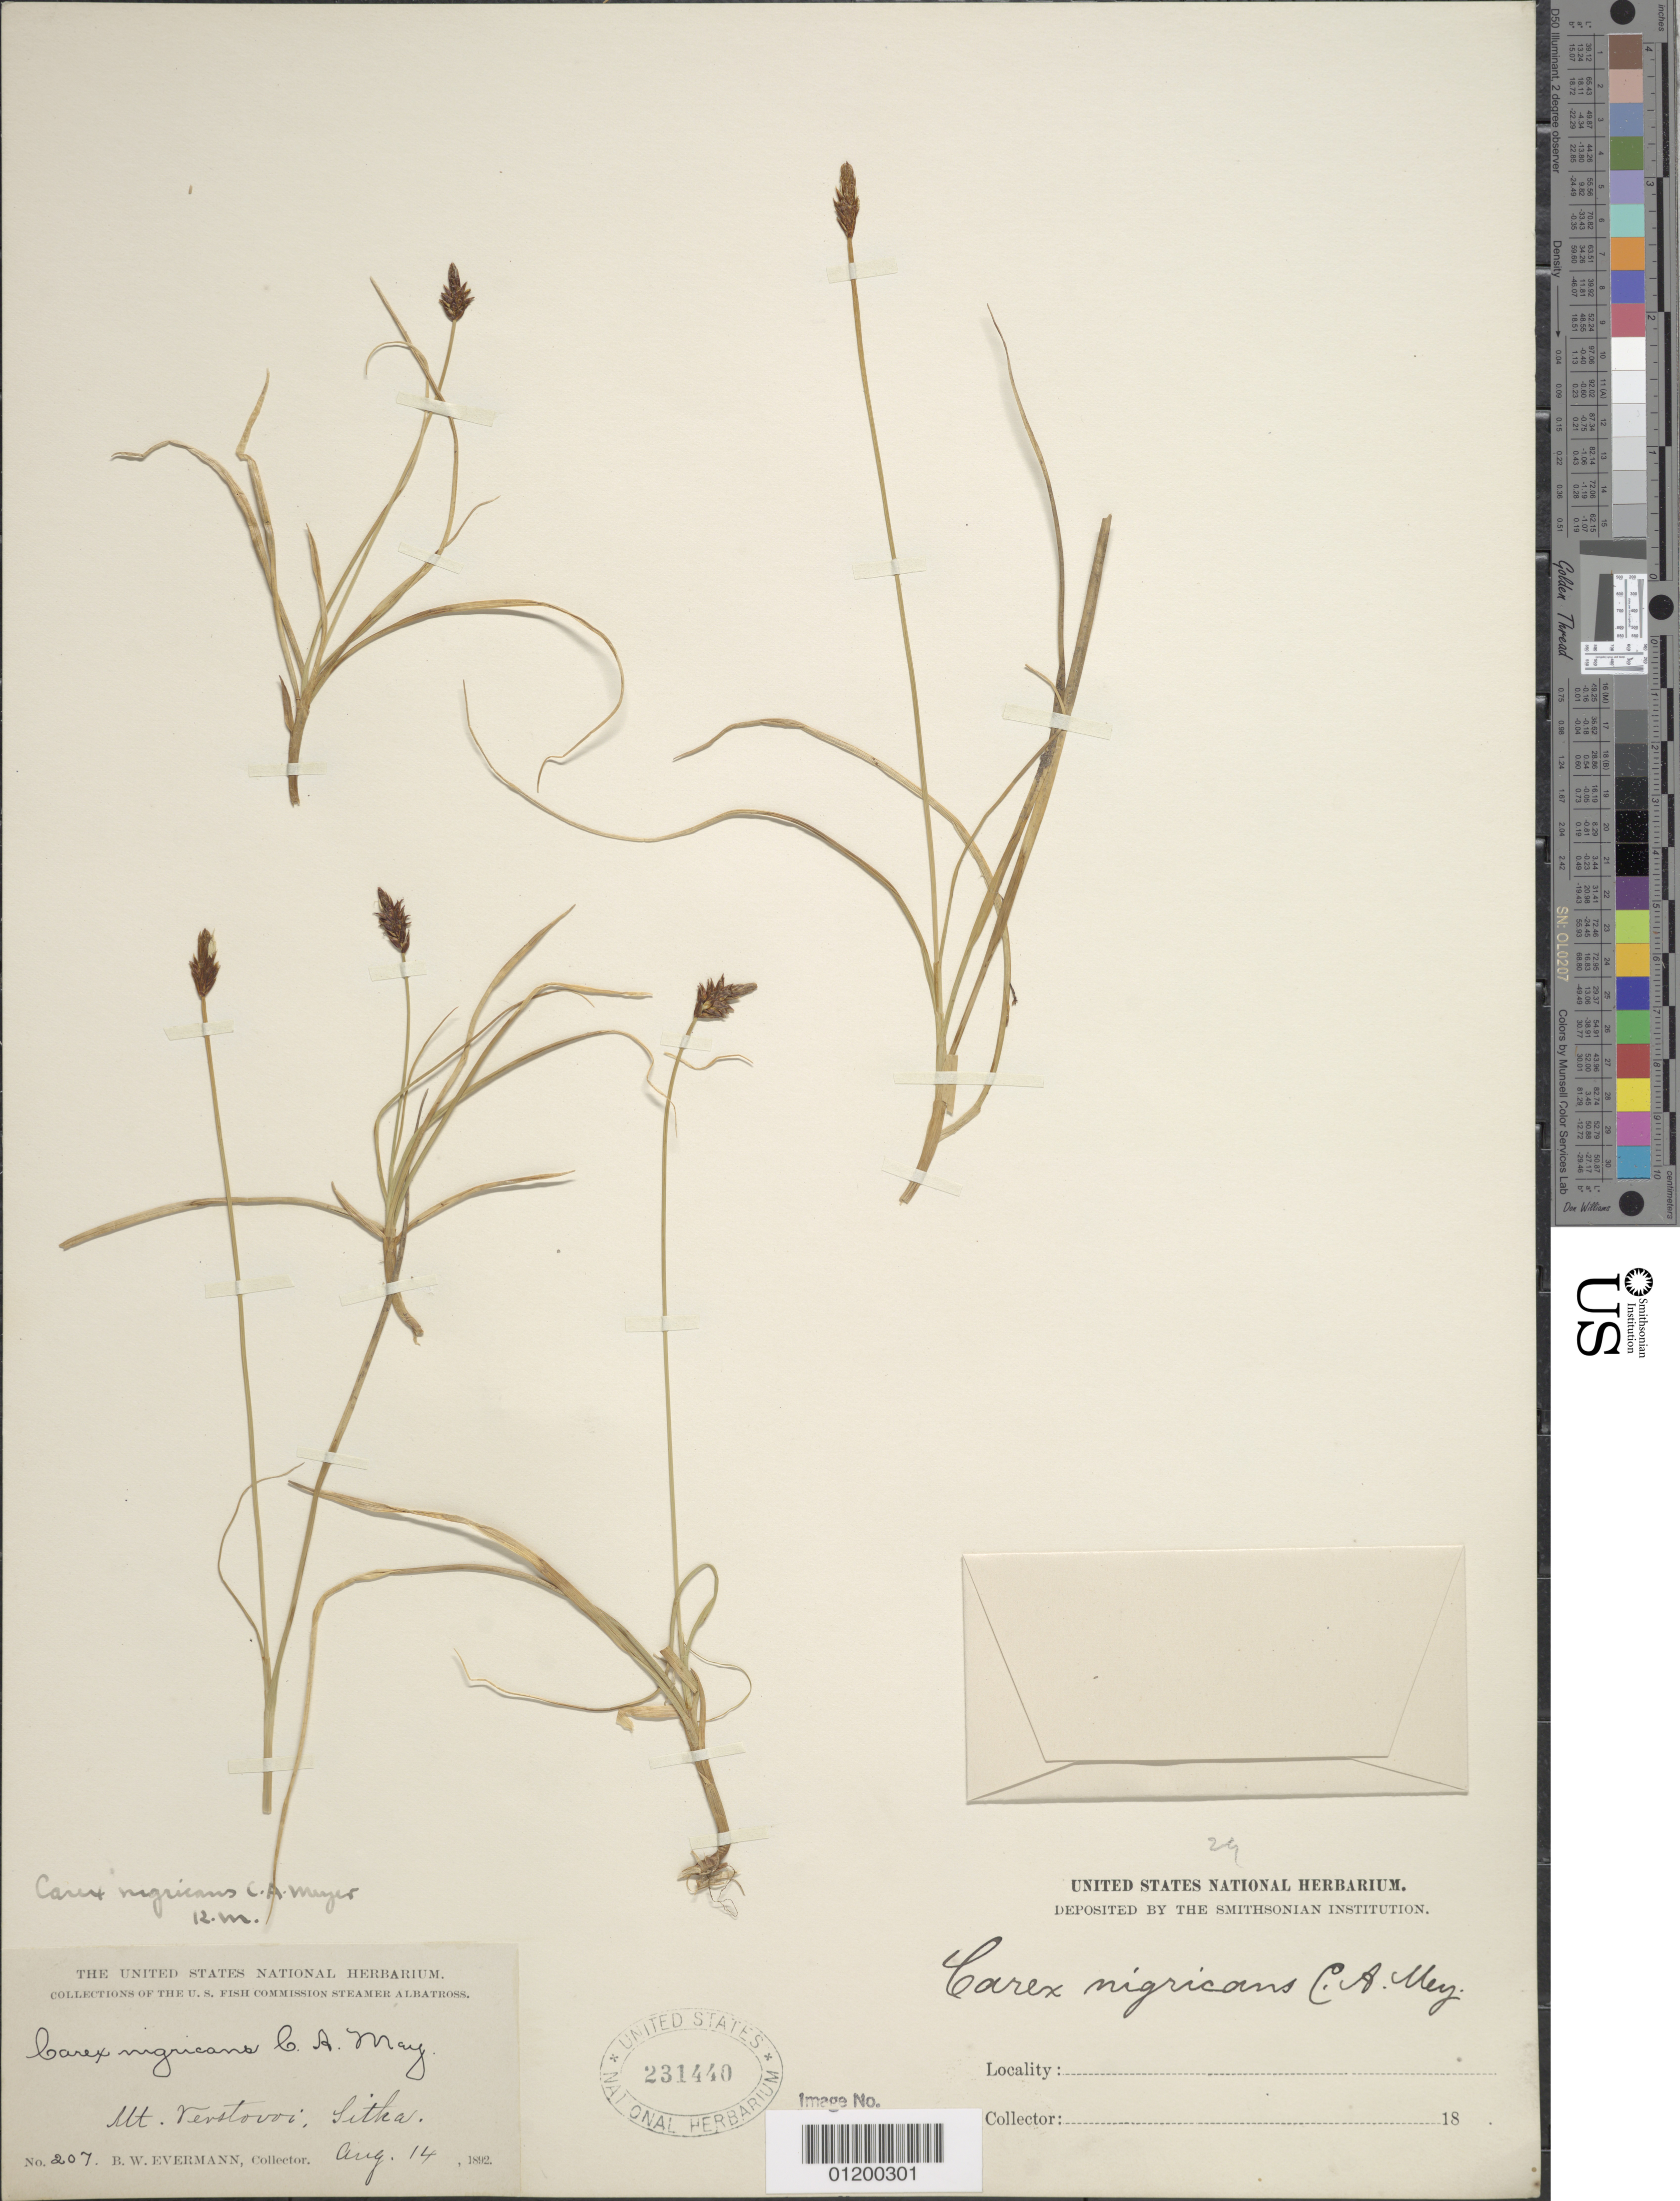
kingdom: Plantae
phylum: Tracheophyta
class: Liliopsida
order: Poales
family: Cyperaceae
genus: Carex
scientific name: Carex nigricans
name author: C.A. Mey.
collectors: B. W. Evermann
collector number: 207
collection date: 1892-08-14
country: United States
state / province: Alaska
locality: Sitka, Mt. Verstovia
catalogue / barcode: US 231440